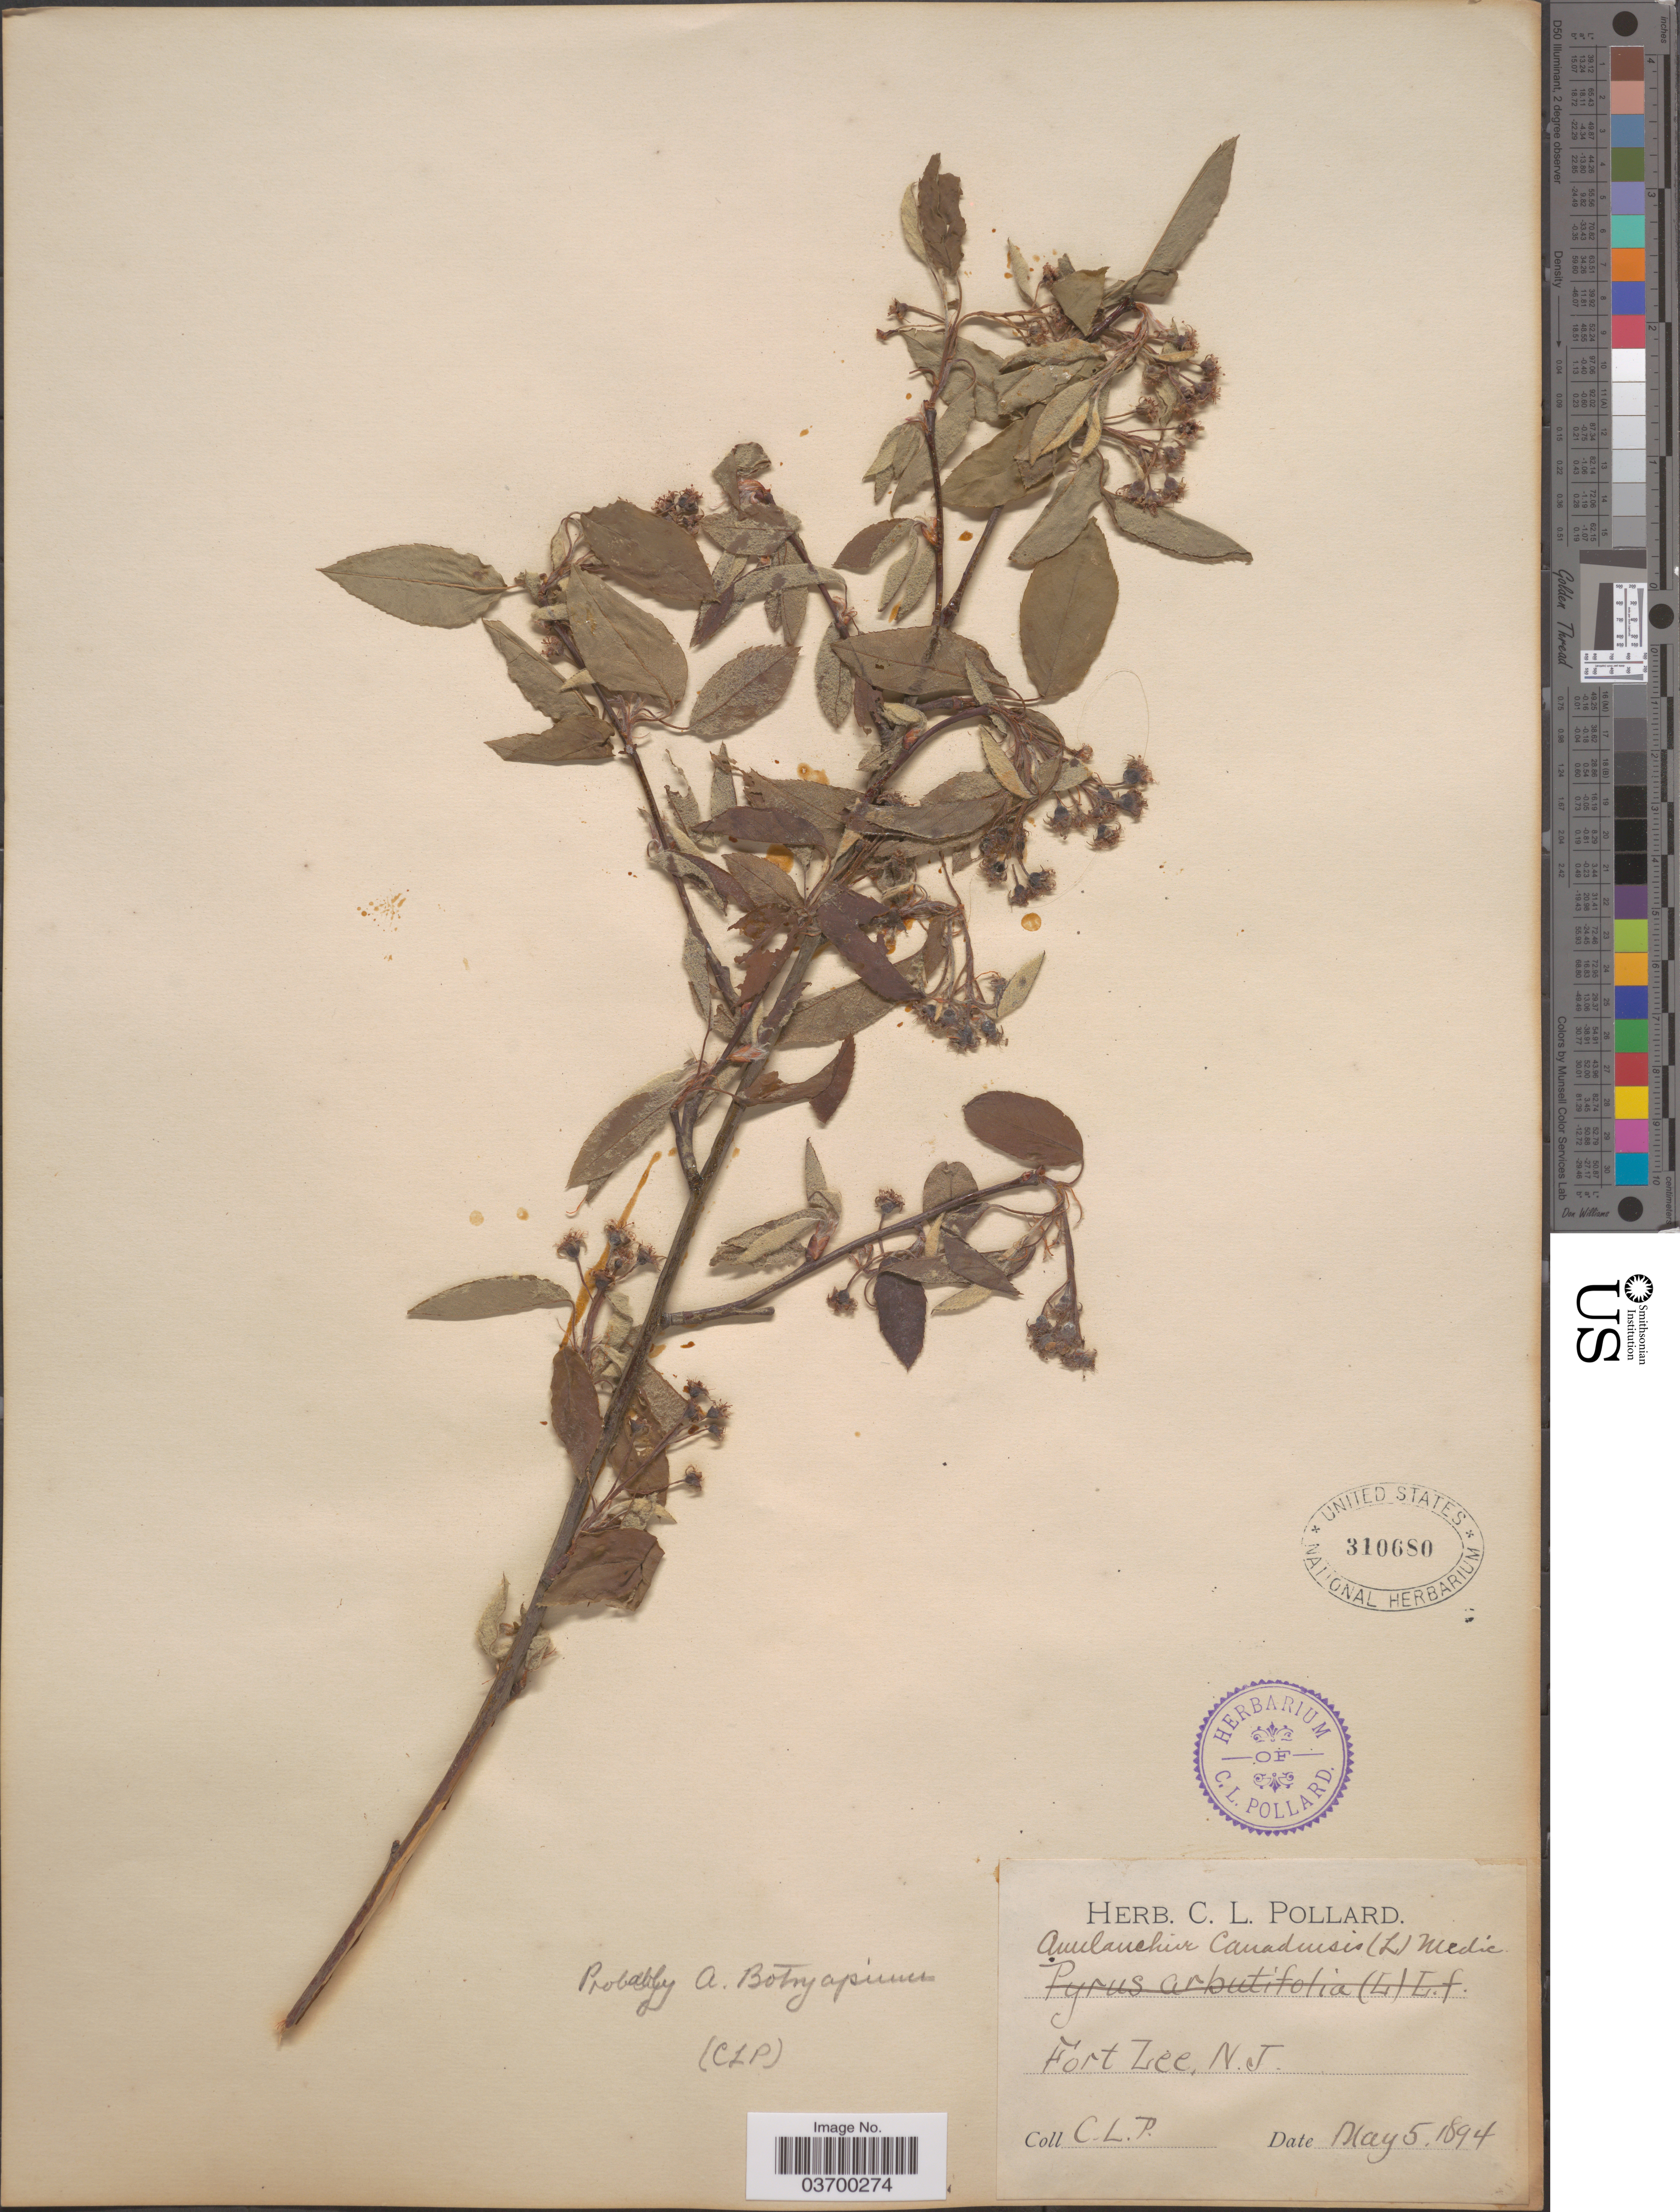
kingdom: Plantae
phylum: Tracheophyta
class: Magnoliopsida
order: Rosales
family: Rosaceae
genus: Amelanchier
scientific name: Amelanchier botryapium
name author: DC.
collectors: C. L. Pollard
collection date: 1894-05-05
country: United States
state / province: New Jersey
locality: Fort Lee.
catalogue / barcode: US 310680